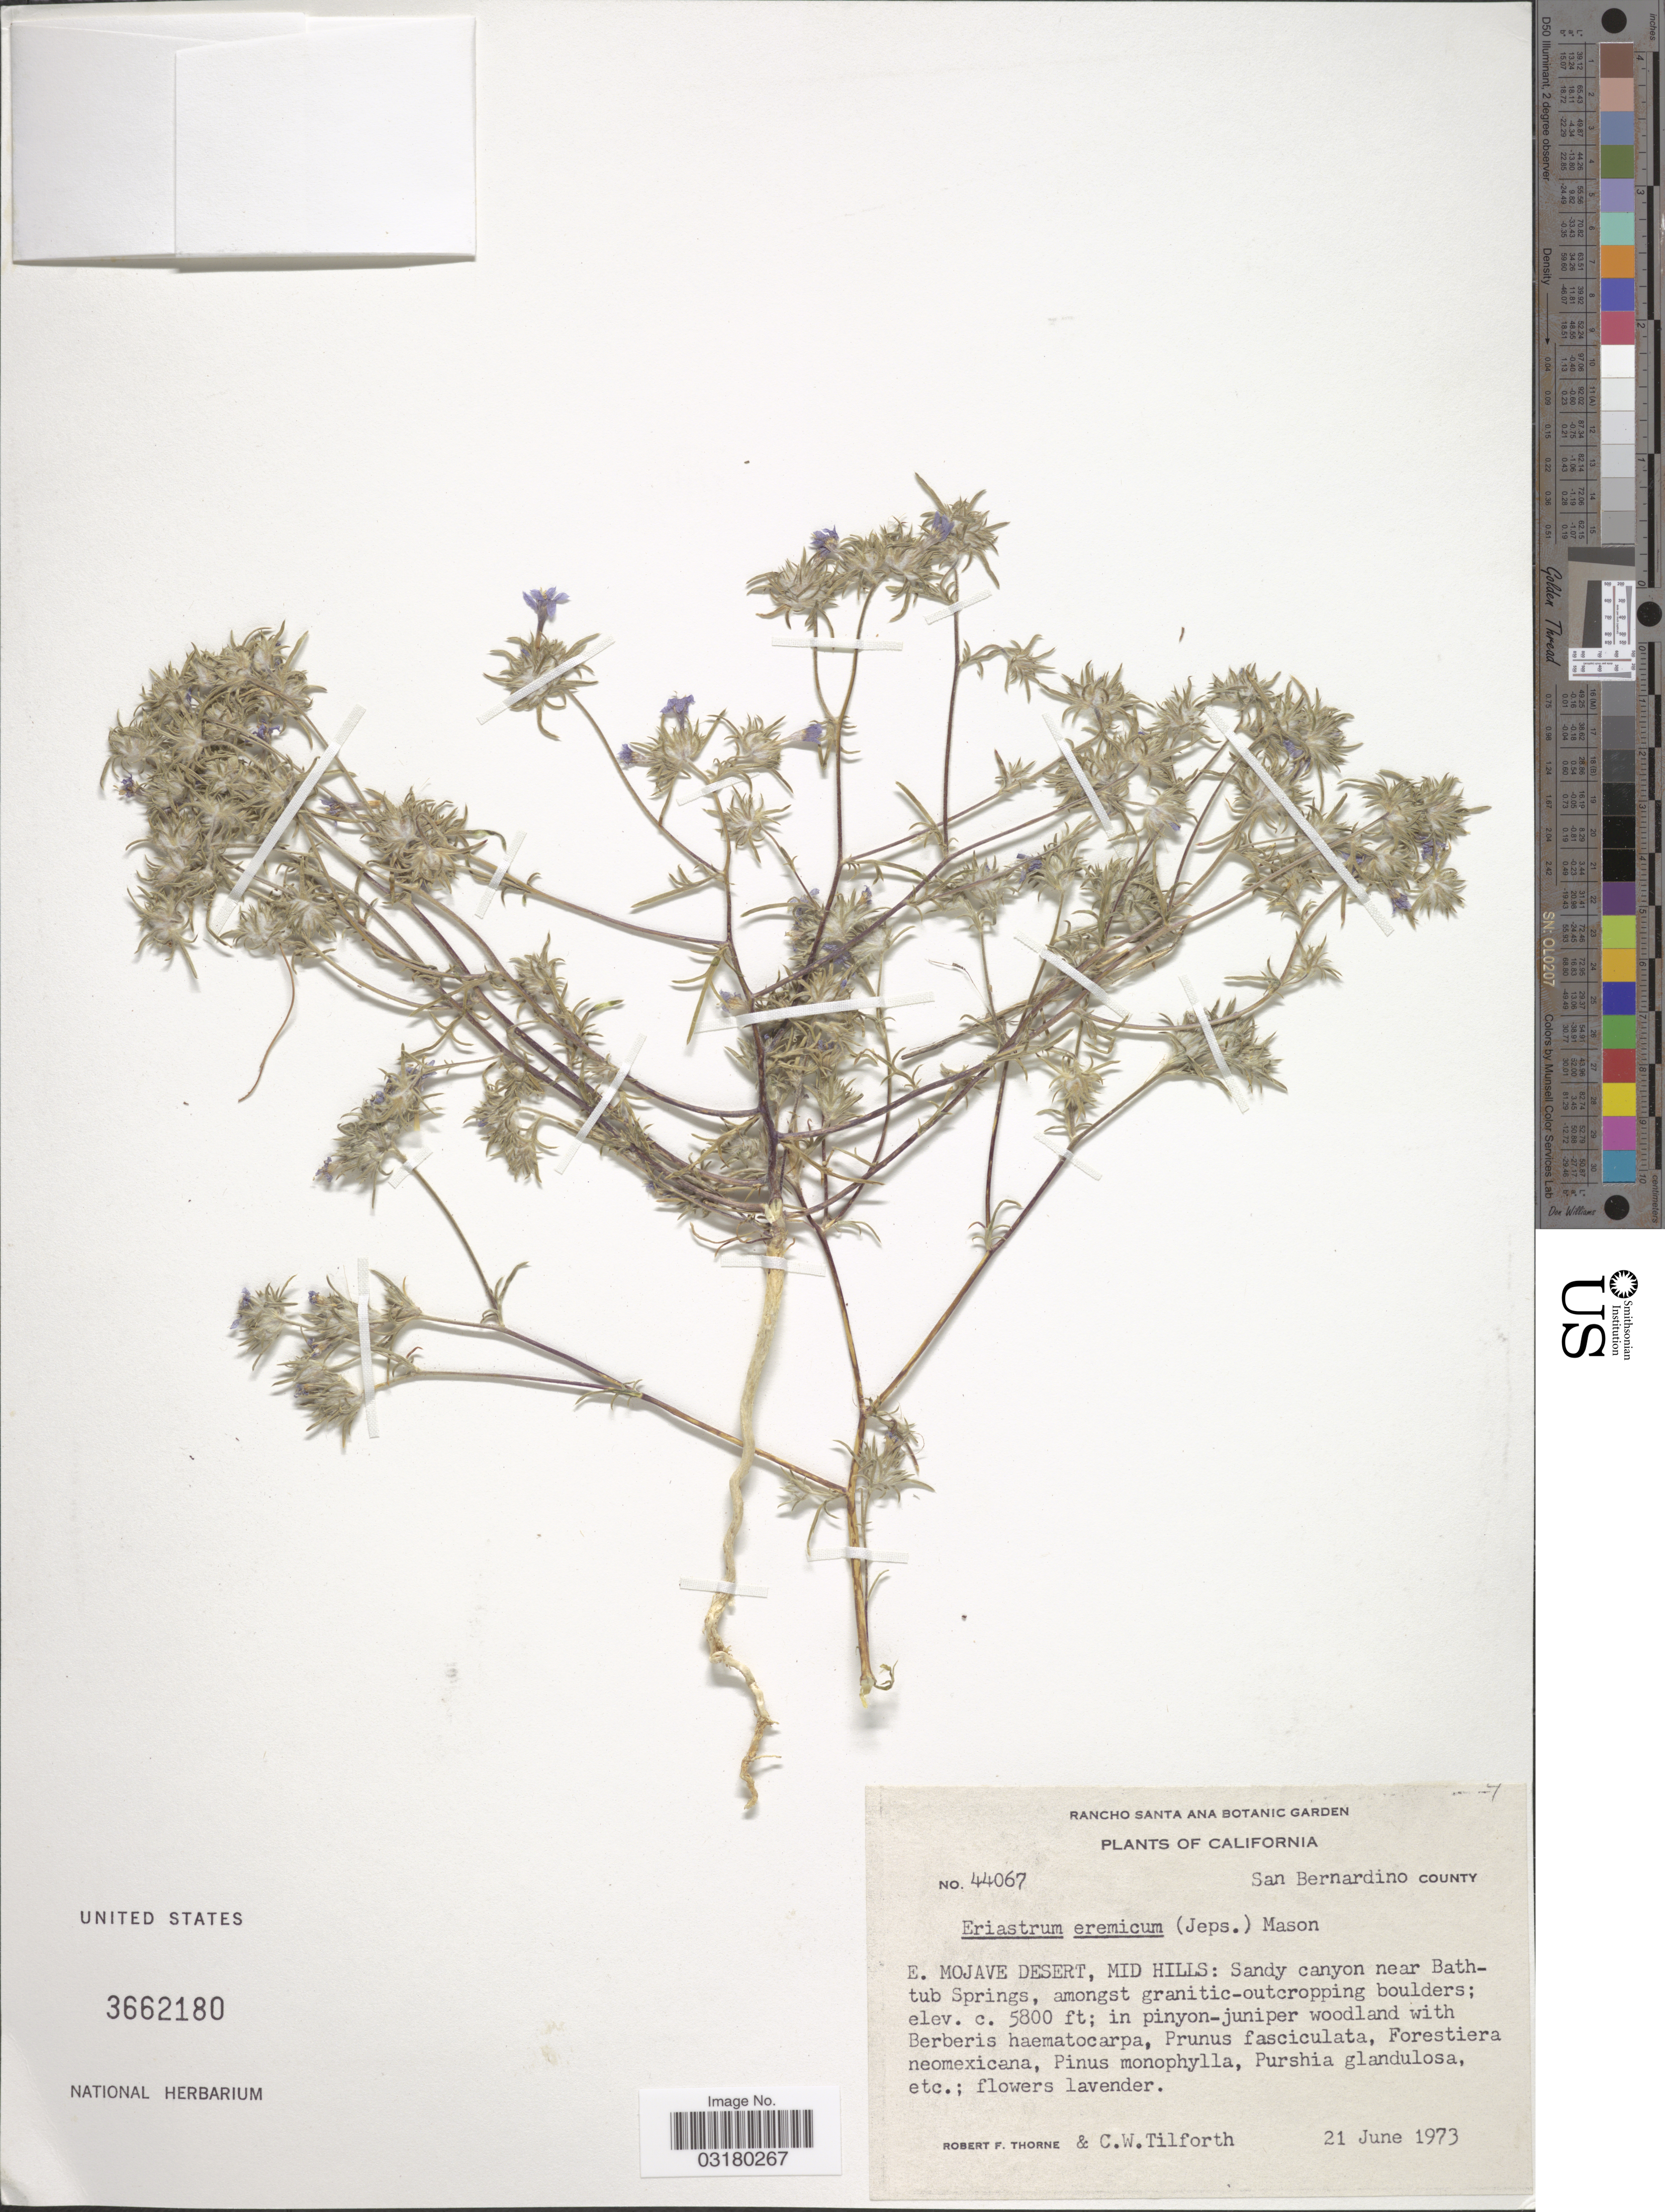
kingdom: Plantae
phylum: Tracheophyta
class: Magnoliopsida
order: Ericales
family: Polemoniaceae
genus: Eriastrum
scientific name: Eriastrum eremicum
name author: (Jeps.) H. Mason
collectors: R. F. Thorne & C. Tilforth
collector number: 44067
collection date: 1973-06-21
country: United States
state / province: California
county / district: San Bernardino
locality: San Bernardino county. E. Mojave Desert, Mid Hills: Sandy canyon near Bathtub Springs.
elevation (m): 1768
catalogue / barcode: US 3662180